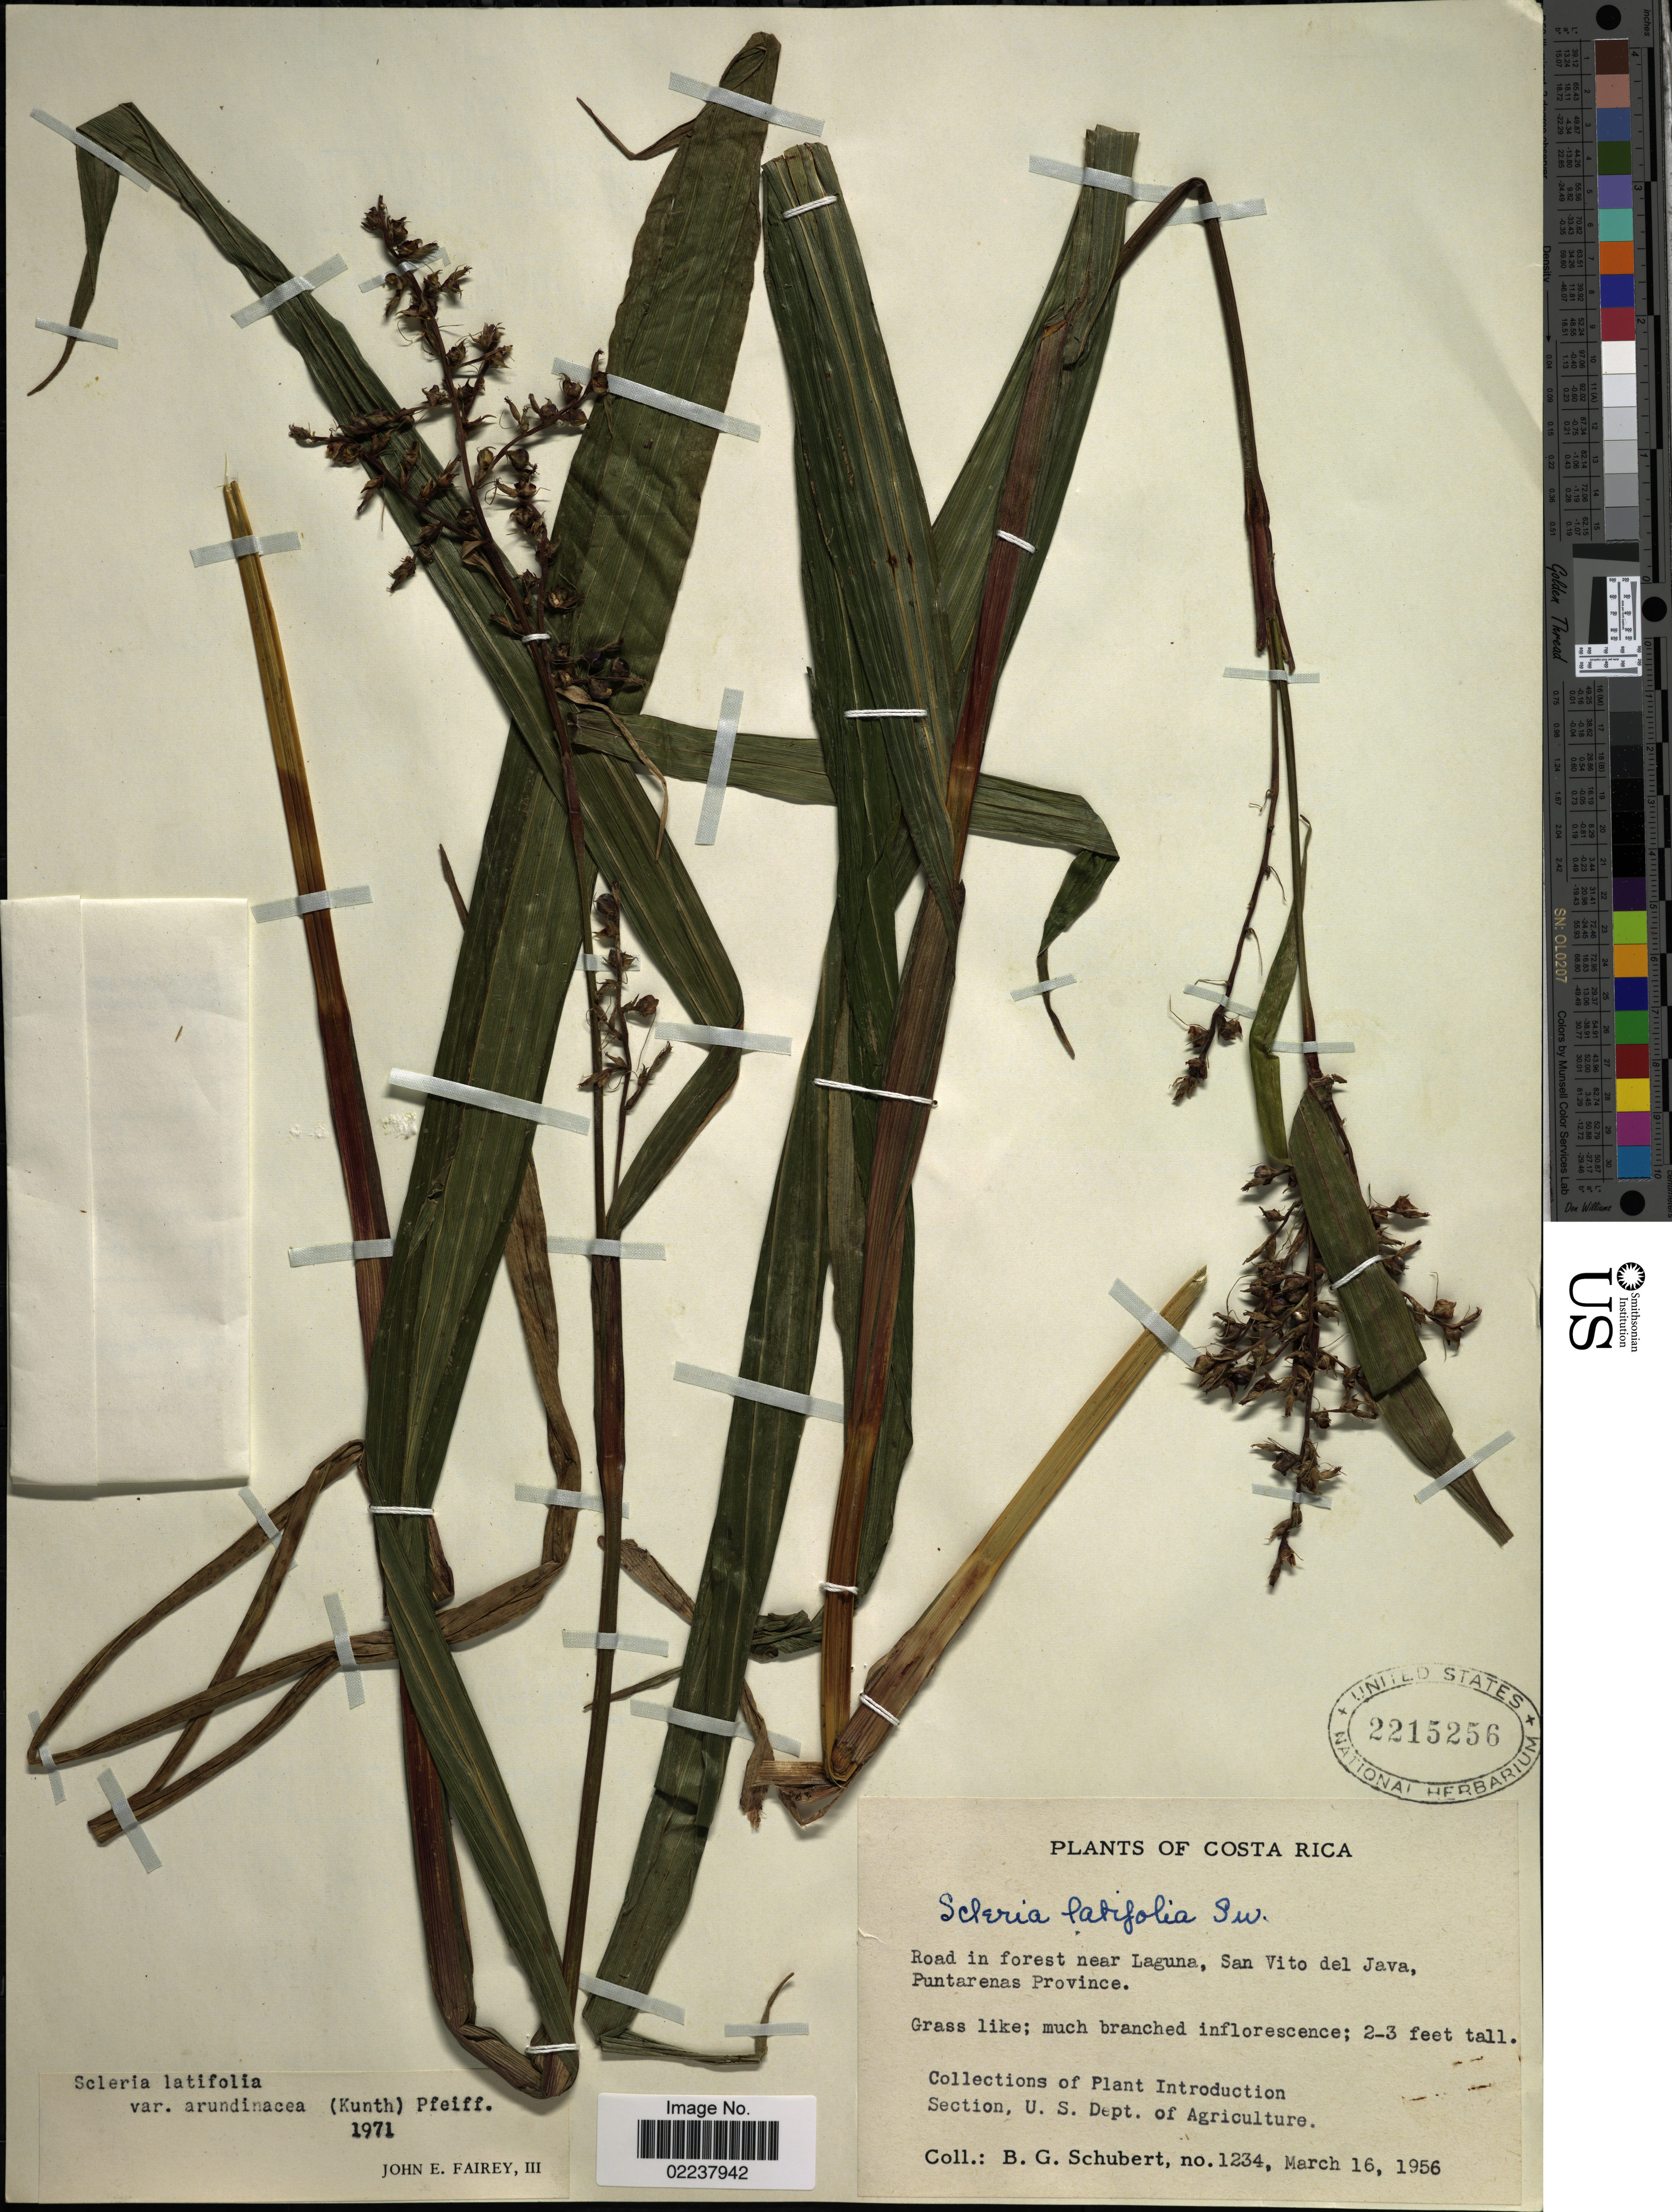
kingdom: Plantae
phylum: Tracheophyta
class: Liliopsida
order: Poales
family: Cyperaceae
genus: Scleria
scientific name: Scleria latifolia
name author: Sw.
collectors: B. Schubert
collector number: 1234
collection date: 1956-03-16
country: Costa Rica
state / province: Puntarenas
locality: Road in forest near Laguna, San Vito del Java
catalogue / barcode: US 2215256